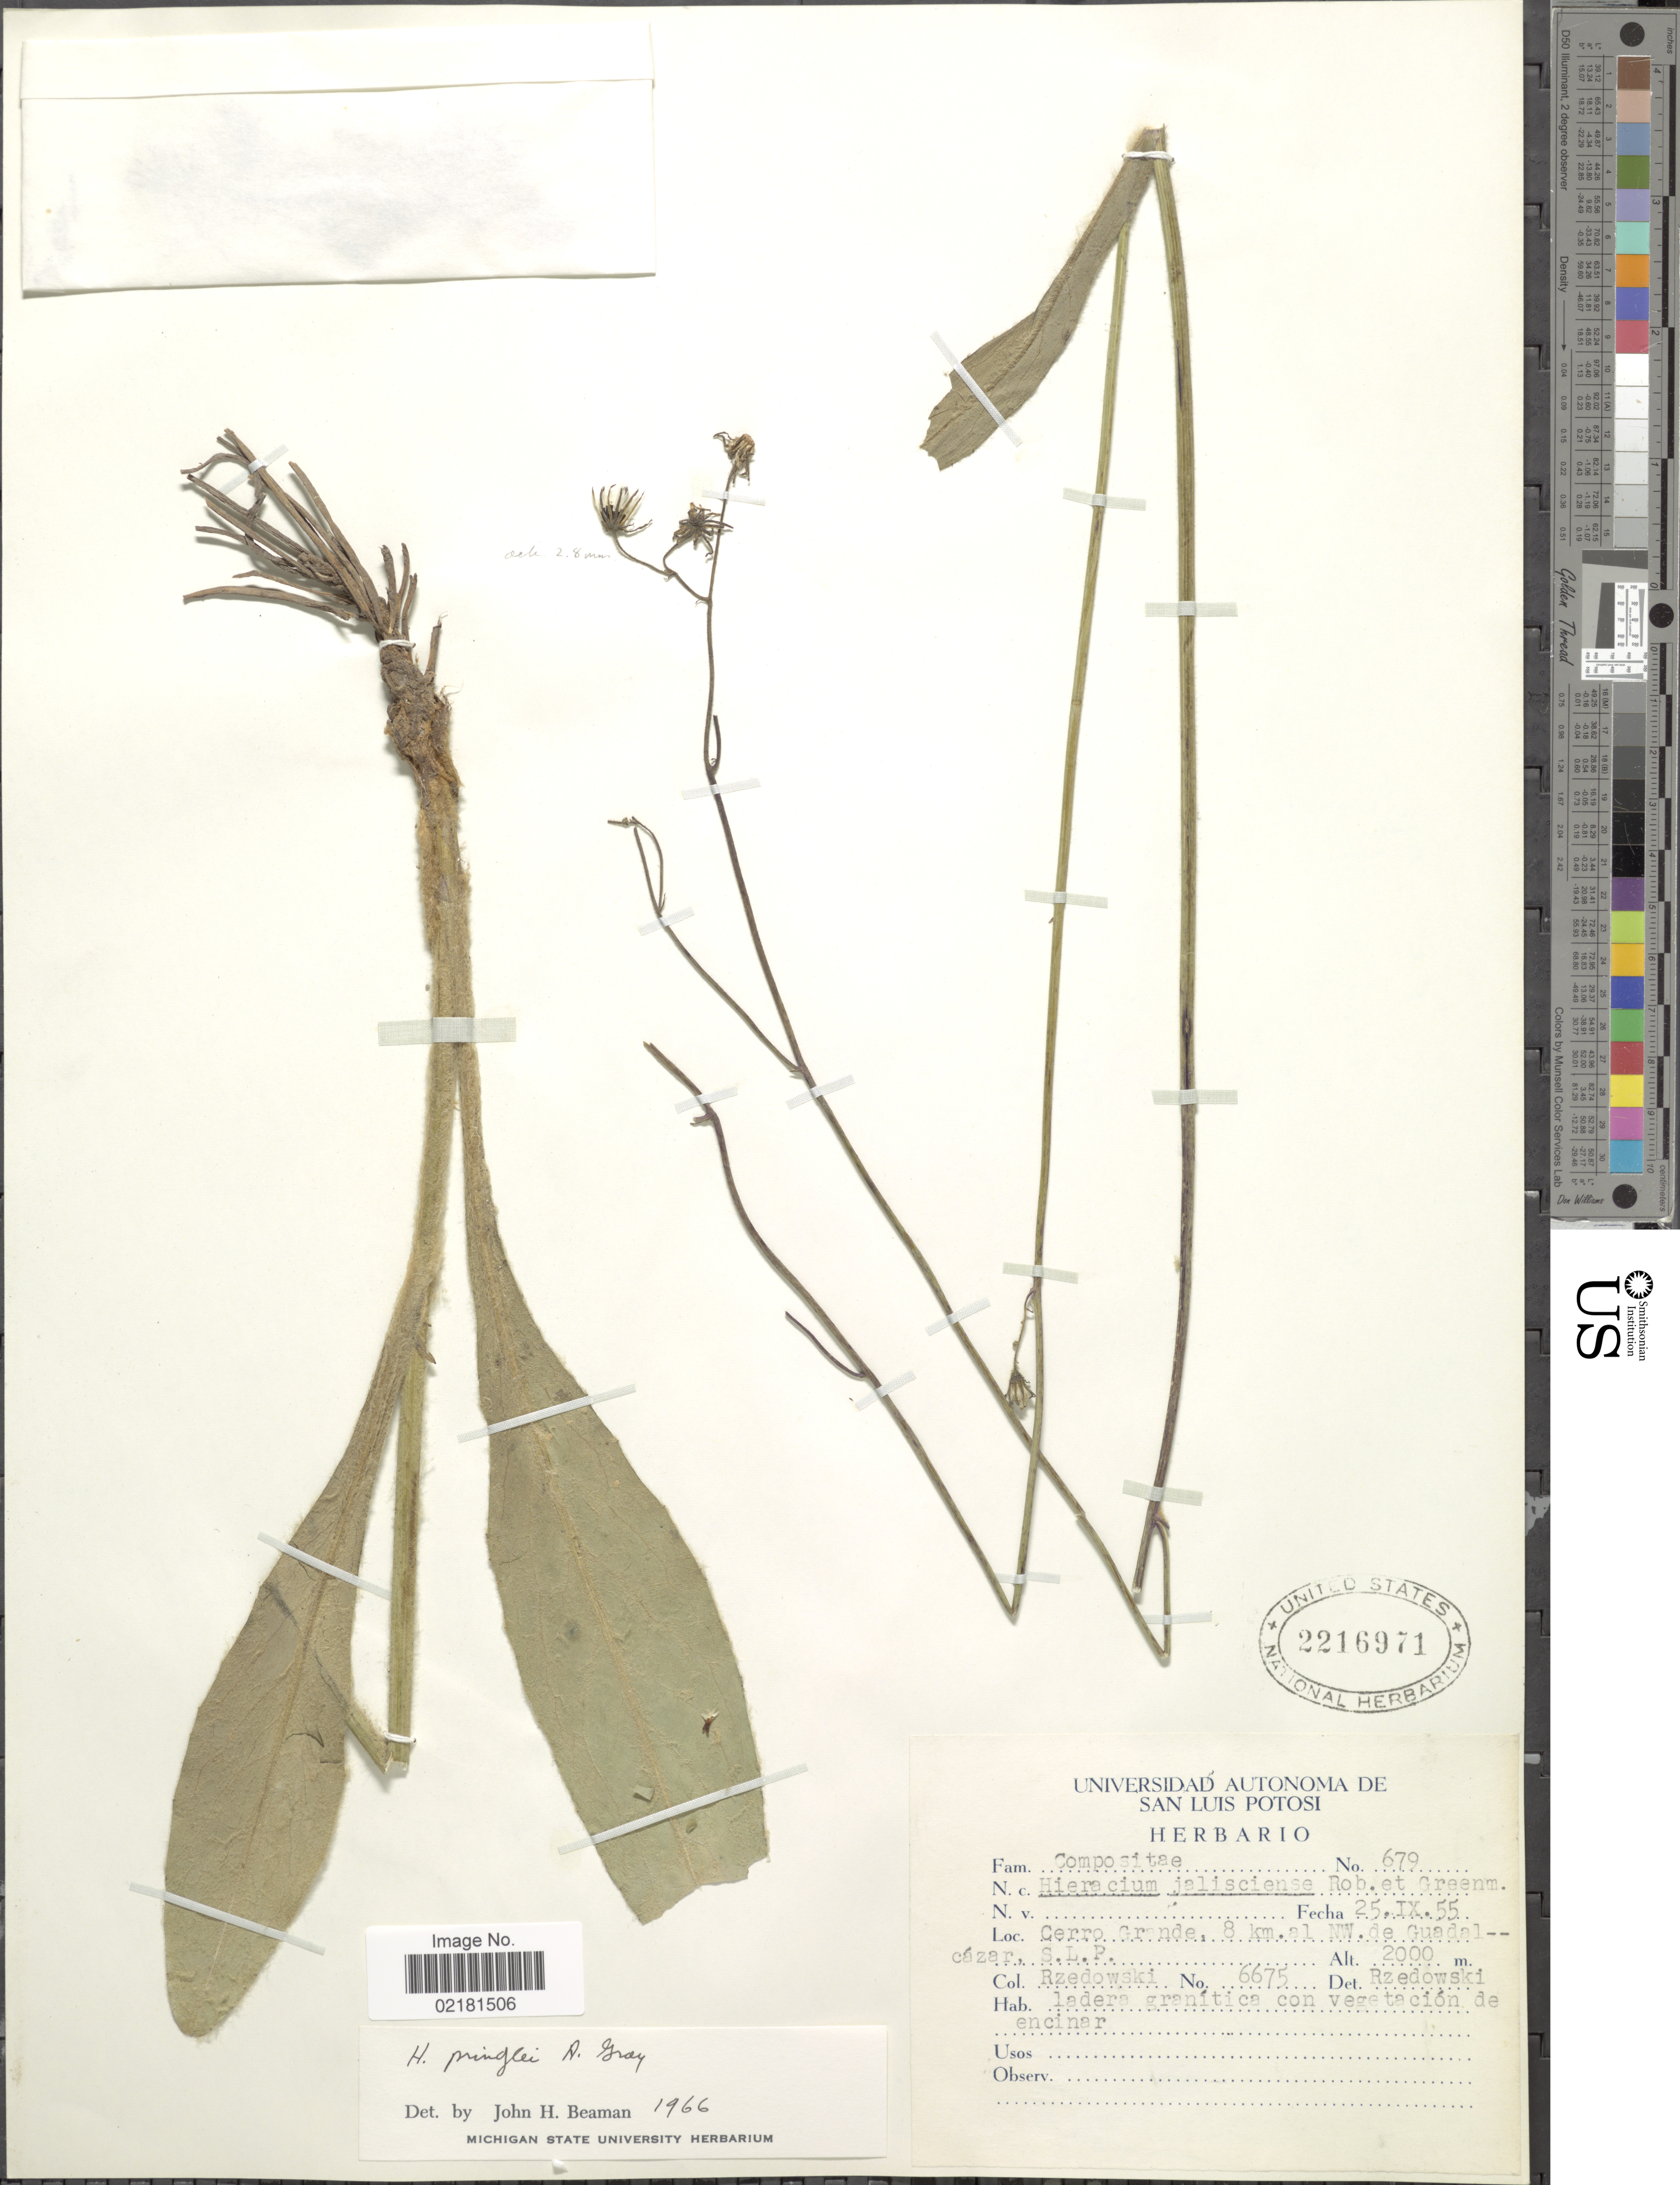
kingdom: Plantae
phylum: Tracheophyta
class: Magnoliopsida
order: Asterales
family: Asteraceae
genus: Hieracium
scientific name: Hieracium pringlei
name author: A. Gray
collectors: Rzedowski, --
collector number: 679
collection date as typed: Transcribed d/m/y: 25/9/55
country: Mexico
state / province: San Luis Potosí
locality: Cerro Grande, 8 km. al NW. de Guadalcazar.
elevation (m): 2000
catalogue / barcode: US 2216971